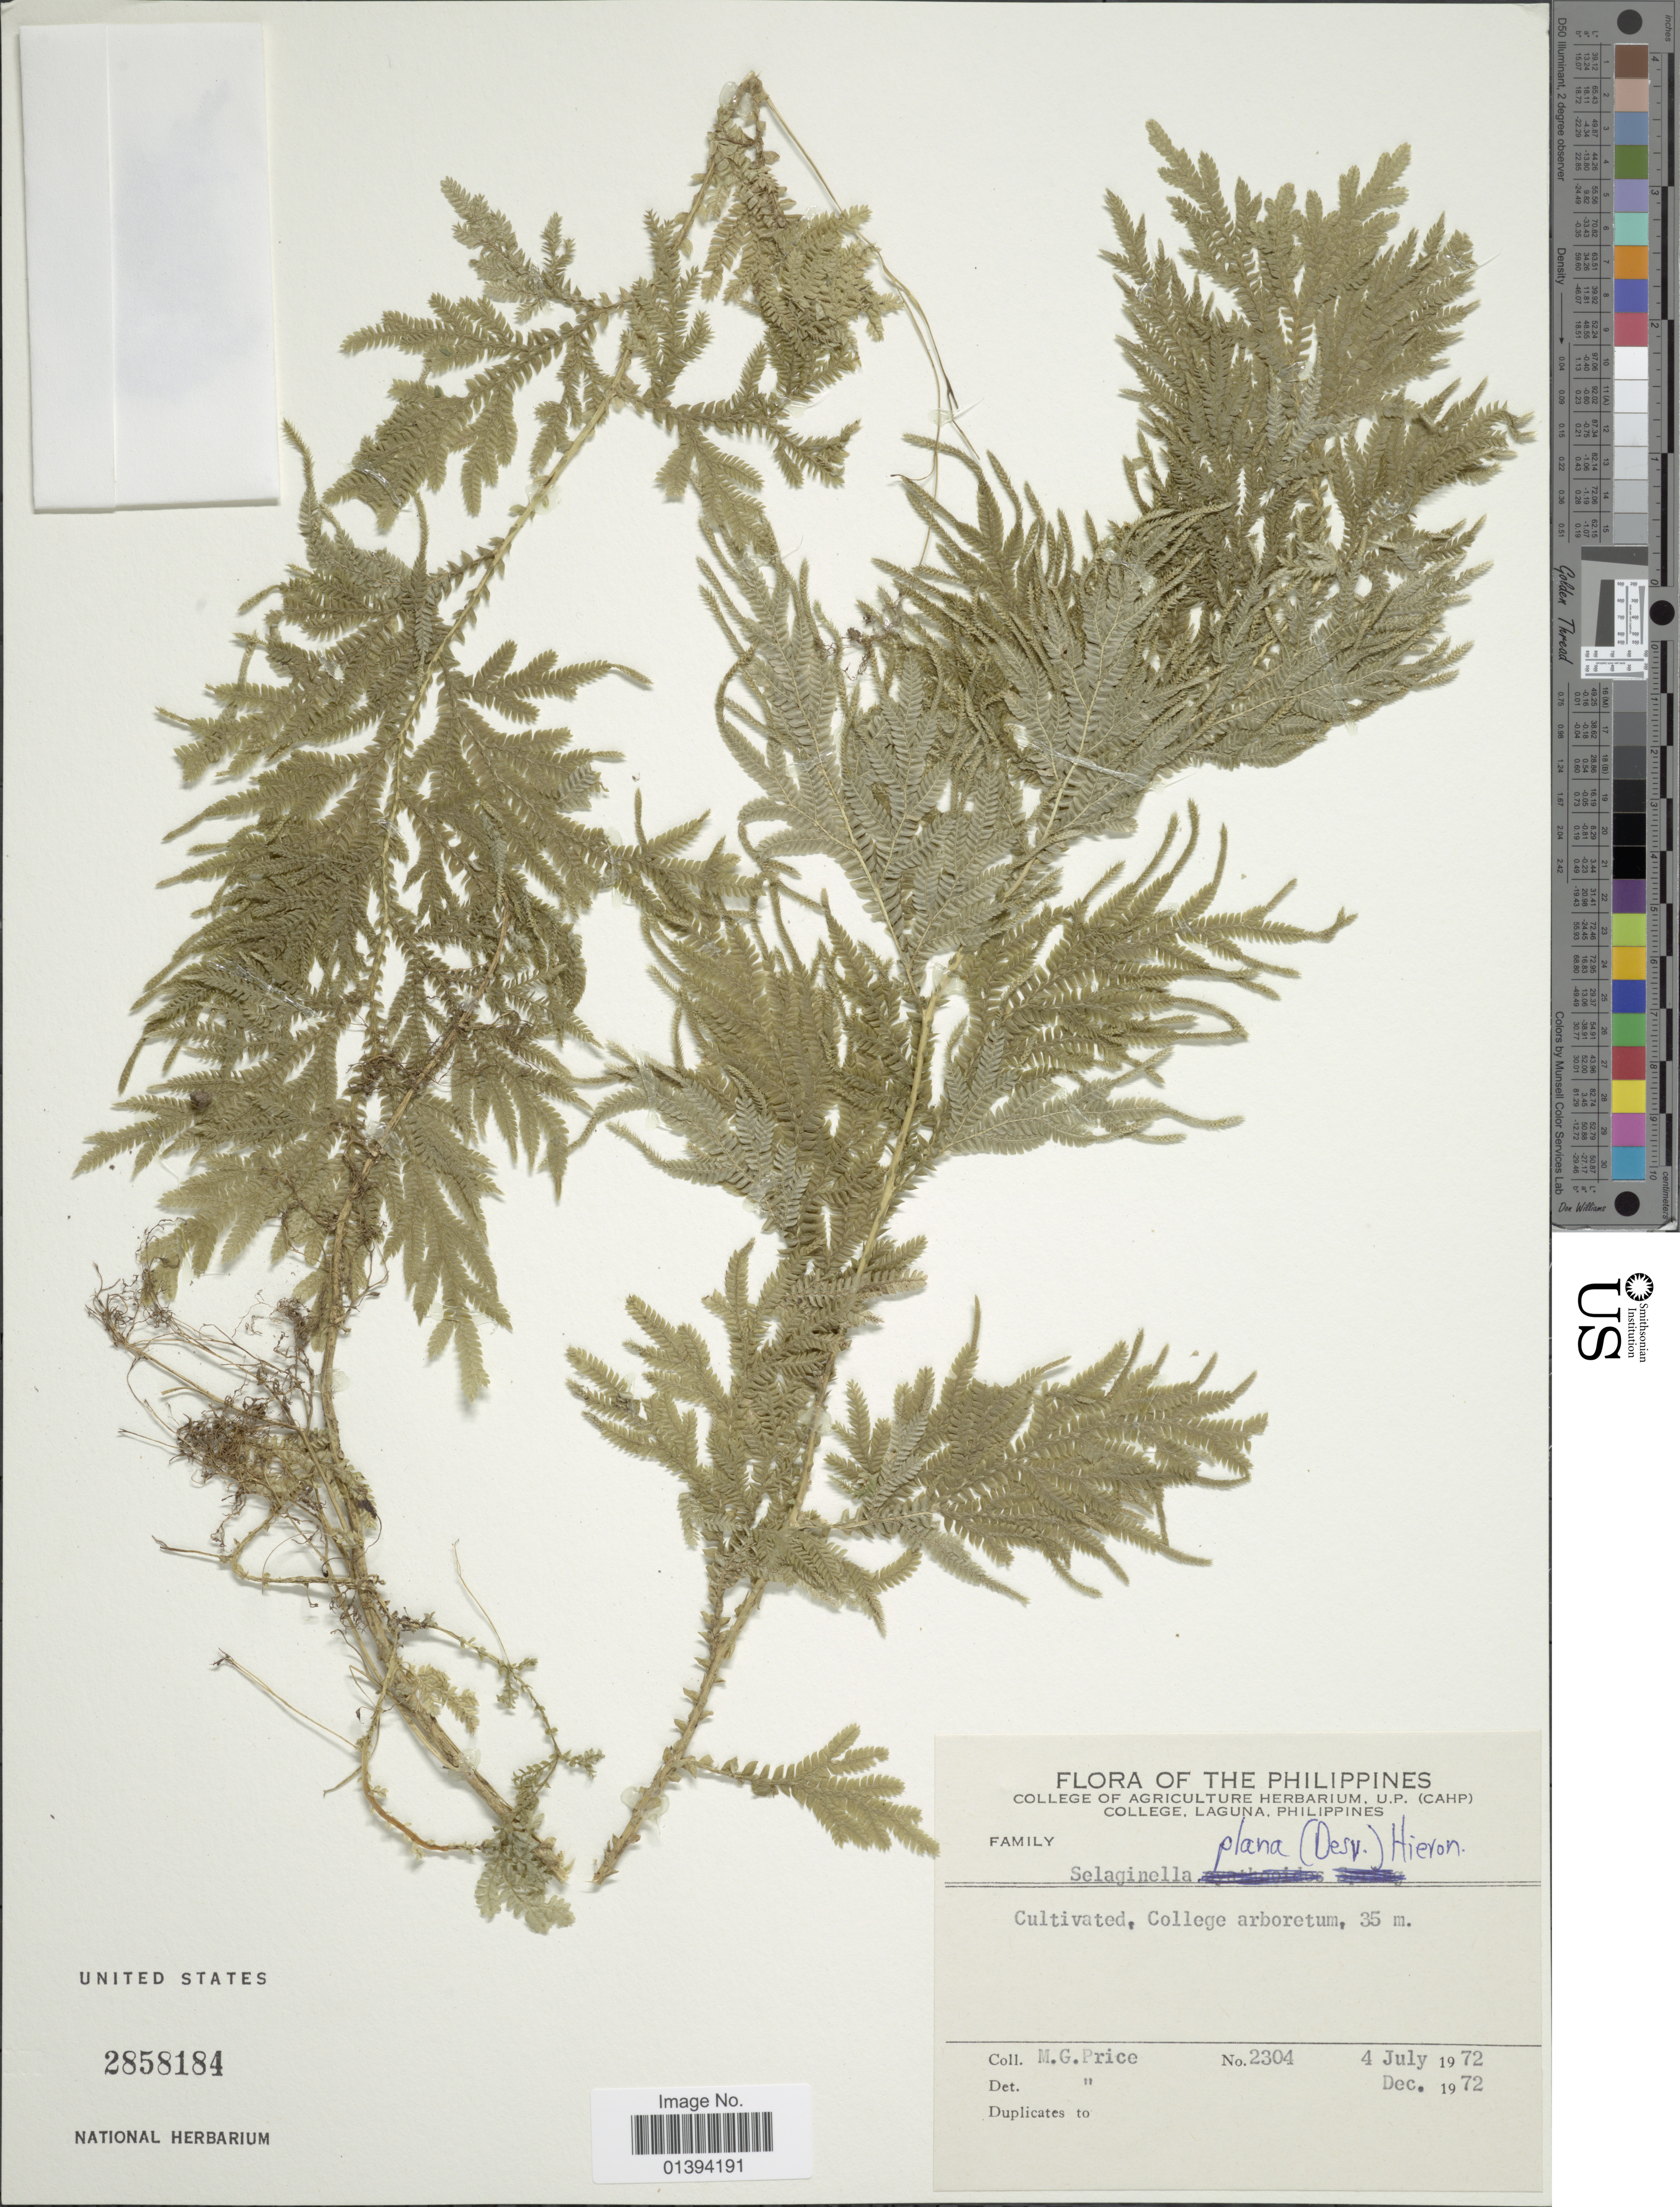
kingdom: Plantae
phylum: Tracheophyta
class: Lycopodiopsida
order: Selaginellales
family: Selaginellaceae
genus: Selaginella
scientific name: Selaginella plana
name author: (Desv. ex Poir.) Hieron.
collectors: M. G. Price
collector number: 2304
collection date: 1972-07-04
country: Philippines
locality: Cultivated, college arboretum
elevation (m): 35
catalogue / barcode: US 2858184